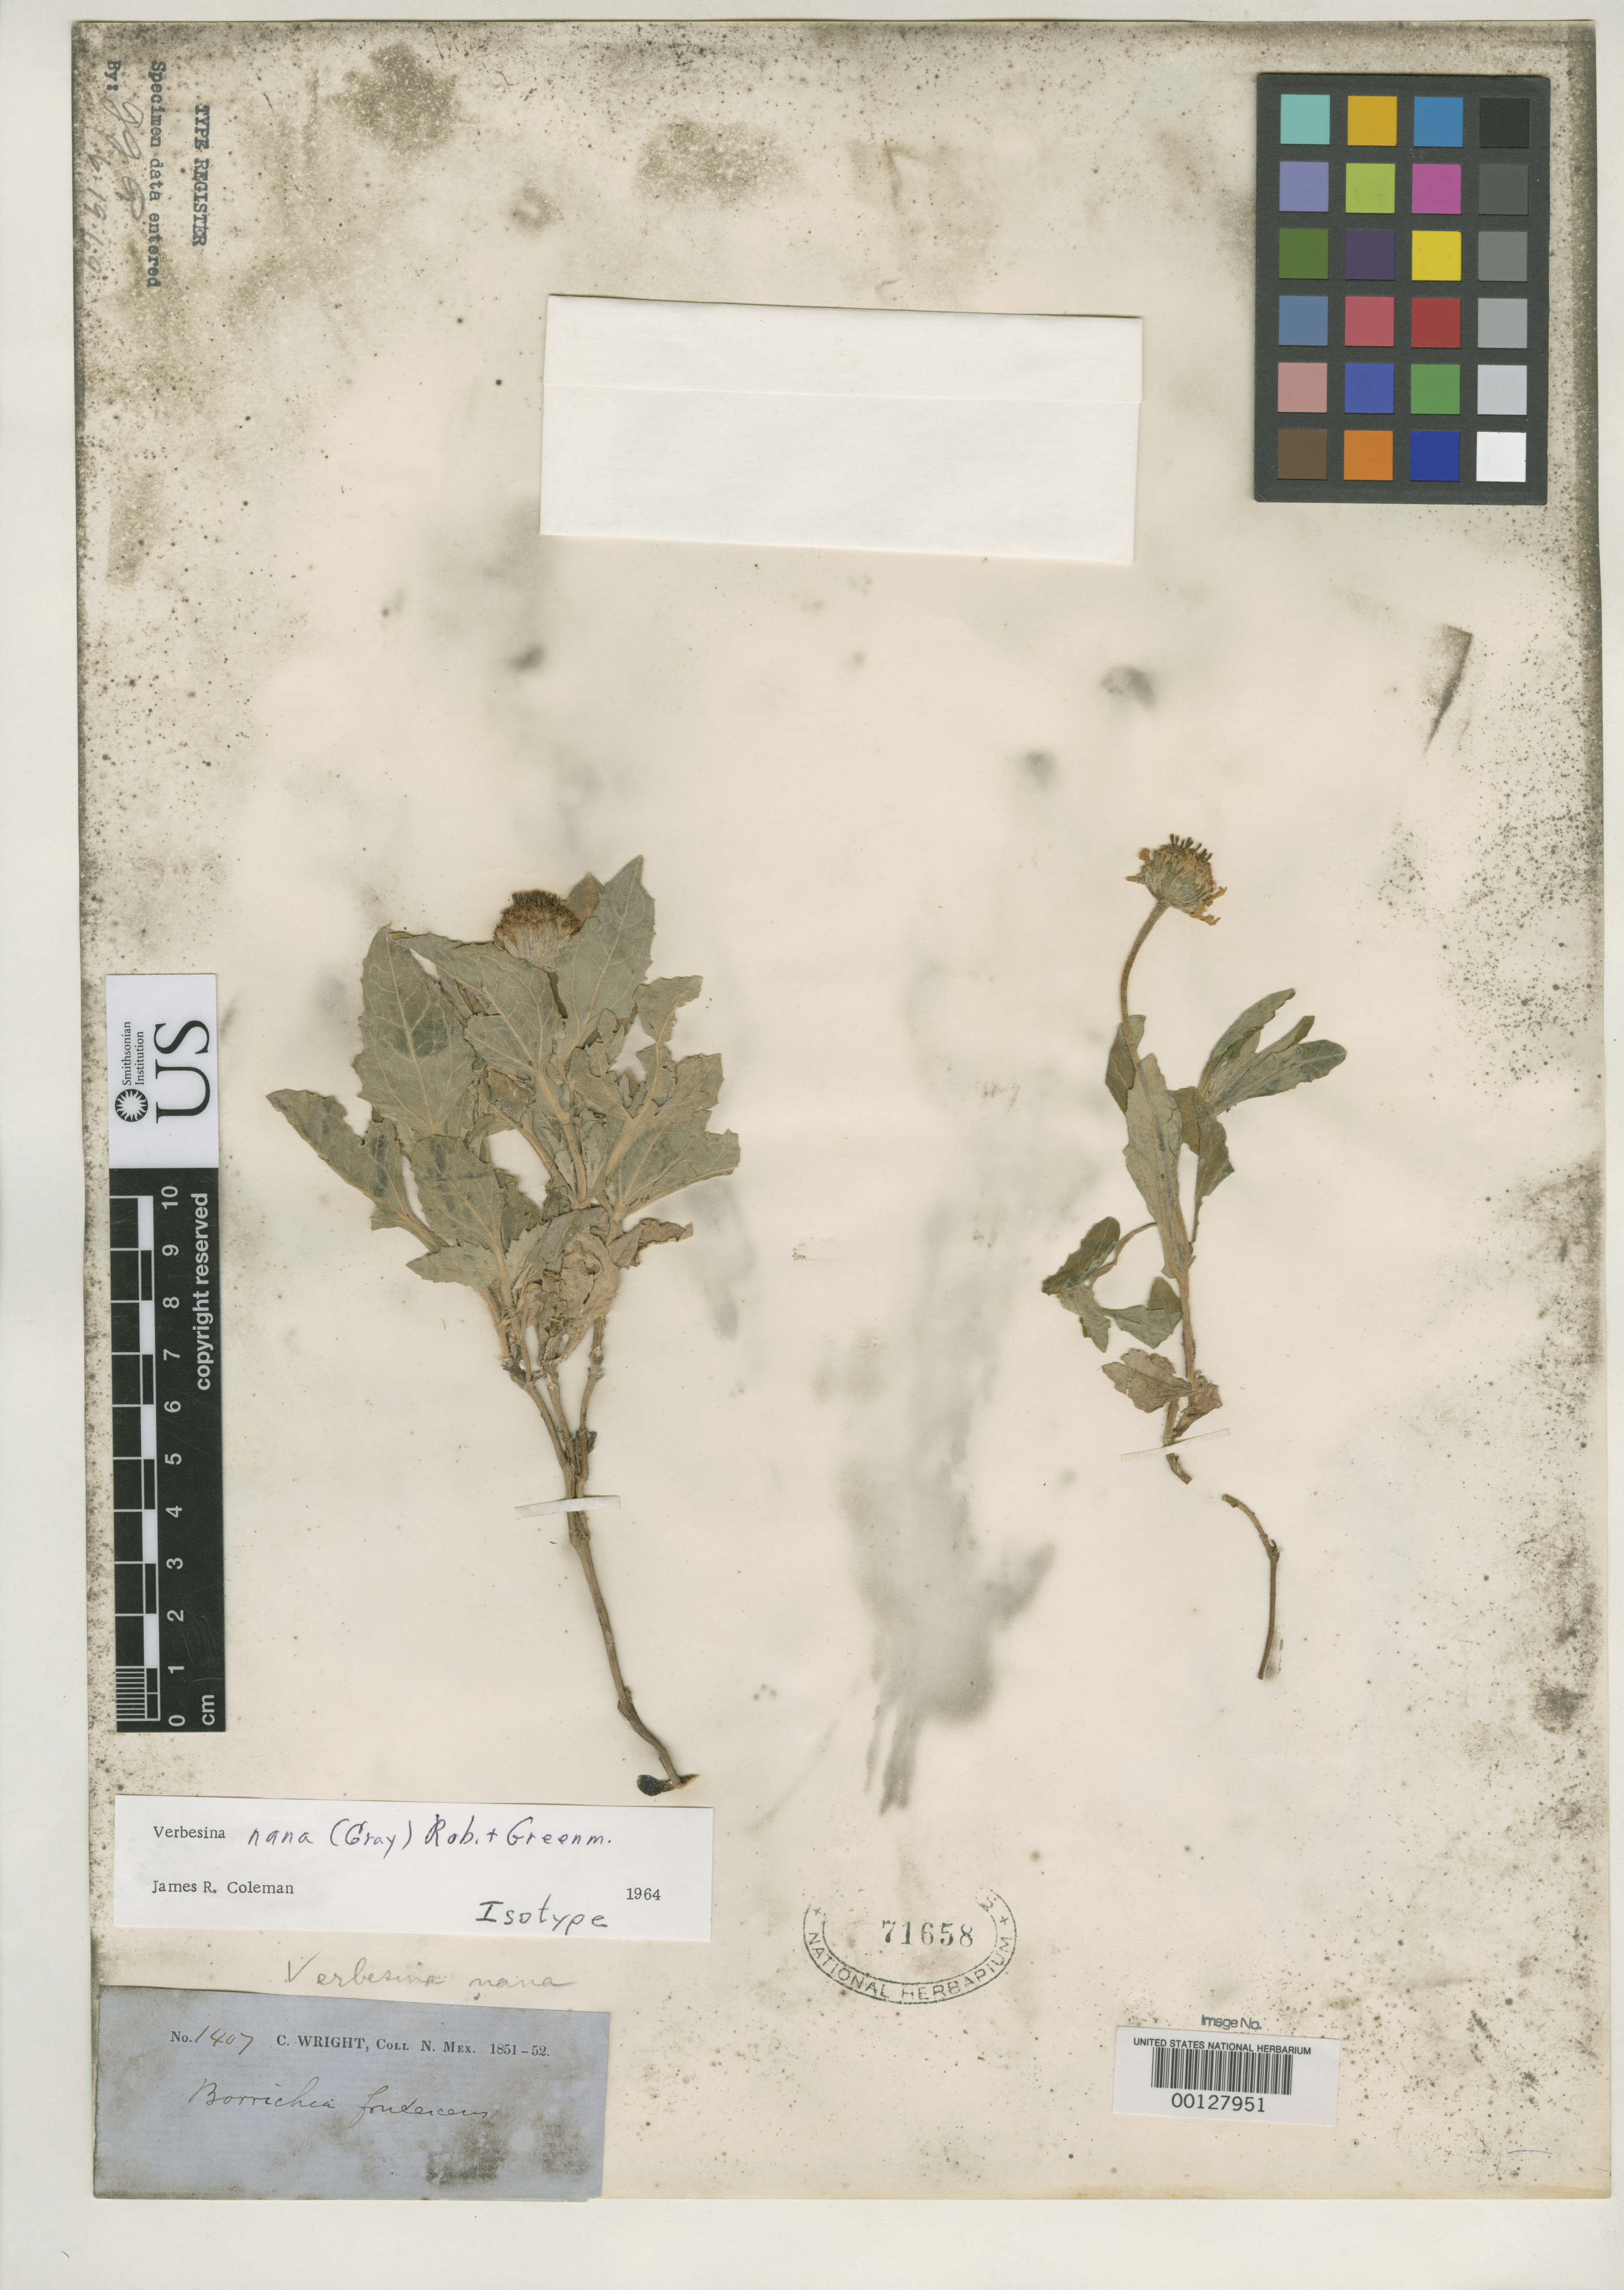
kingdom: Plantae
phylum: Tracheophyta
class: Magnoliopsida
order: Asterales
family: Asteraceae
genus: Ximenesia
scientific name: Ximenesia encelioides var. nana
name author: A. Gray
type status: Isotype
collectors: C. Wright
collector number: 1407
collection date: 1851/1852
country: United States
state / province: New Mexico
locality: "N. Mex." [=northern Mexico or New Mexico? either way possibly referring to present-day Arizona or Texas]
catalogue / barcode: US 71658